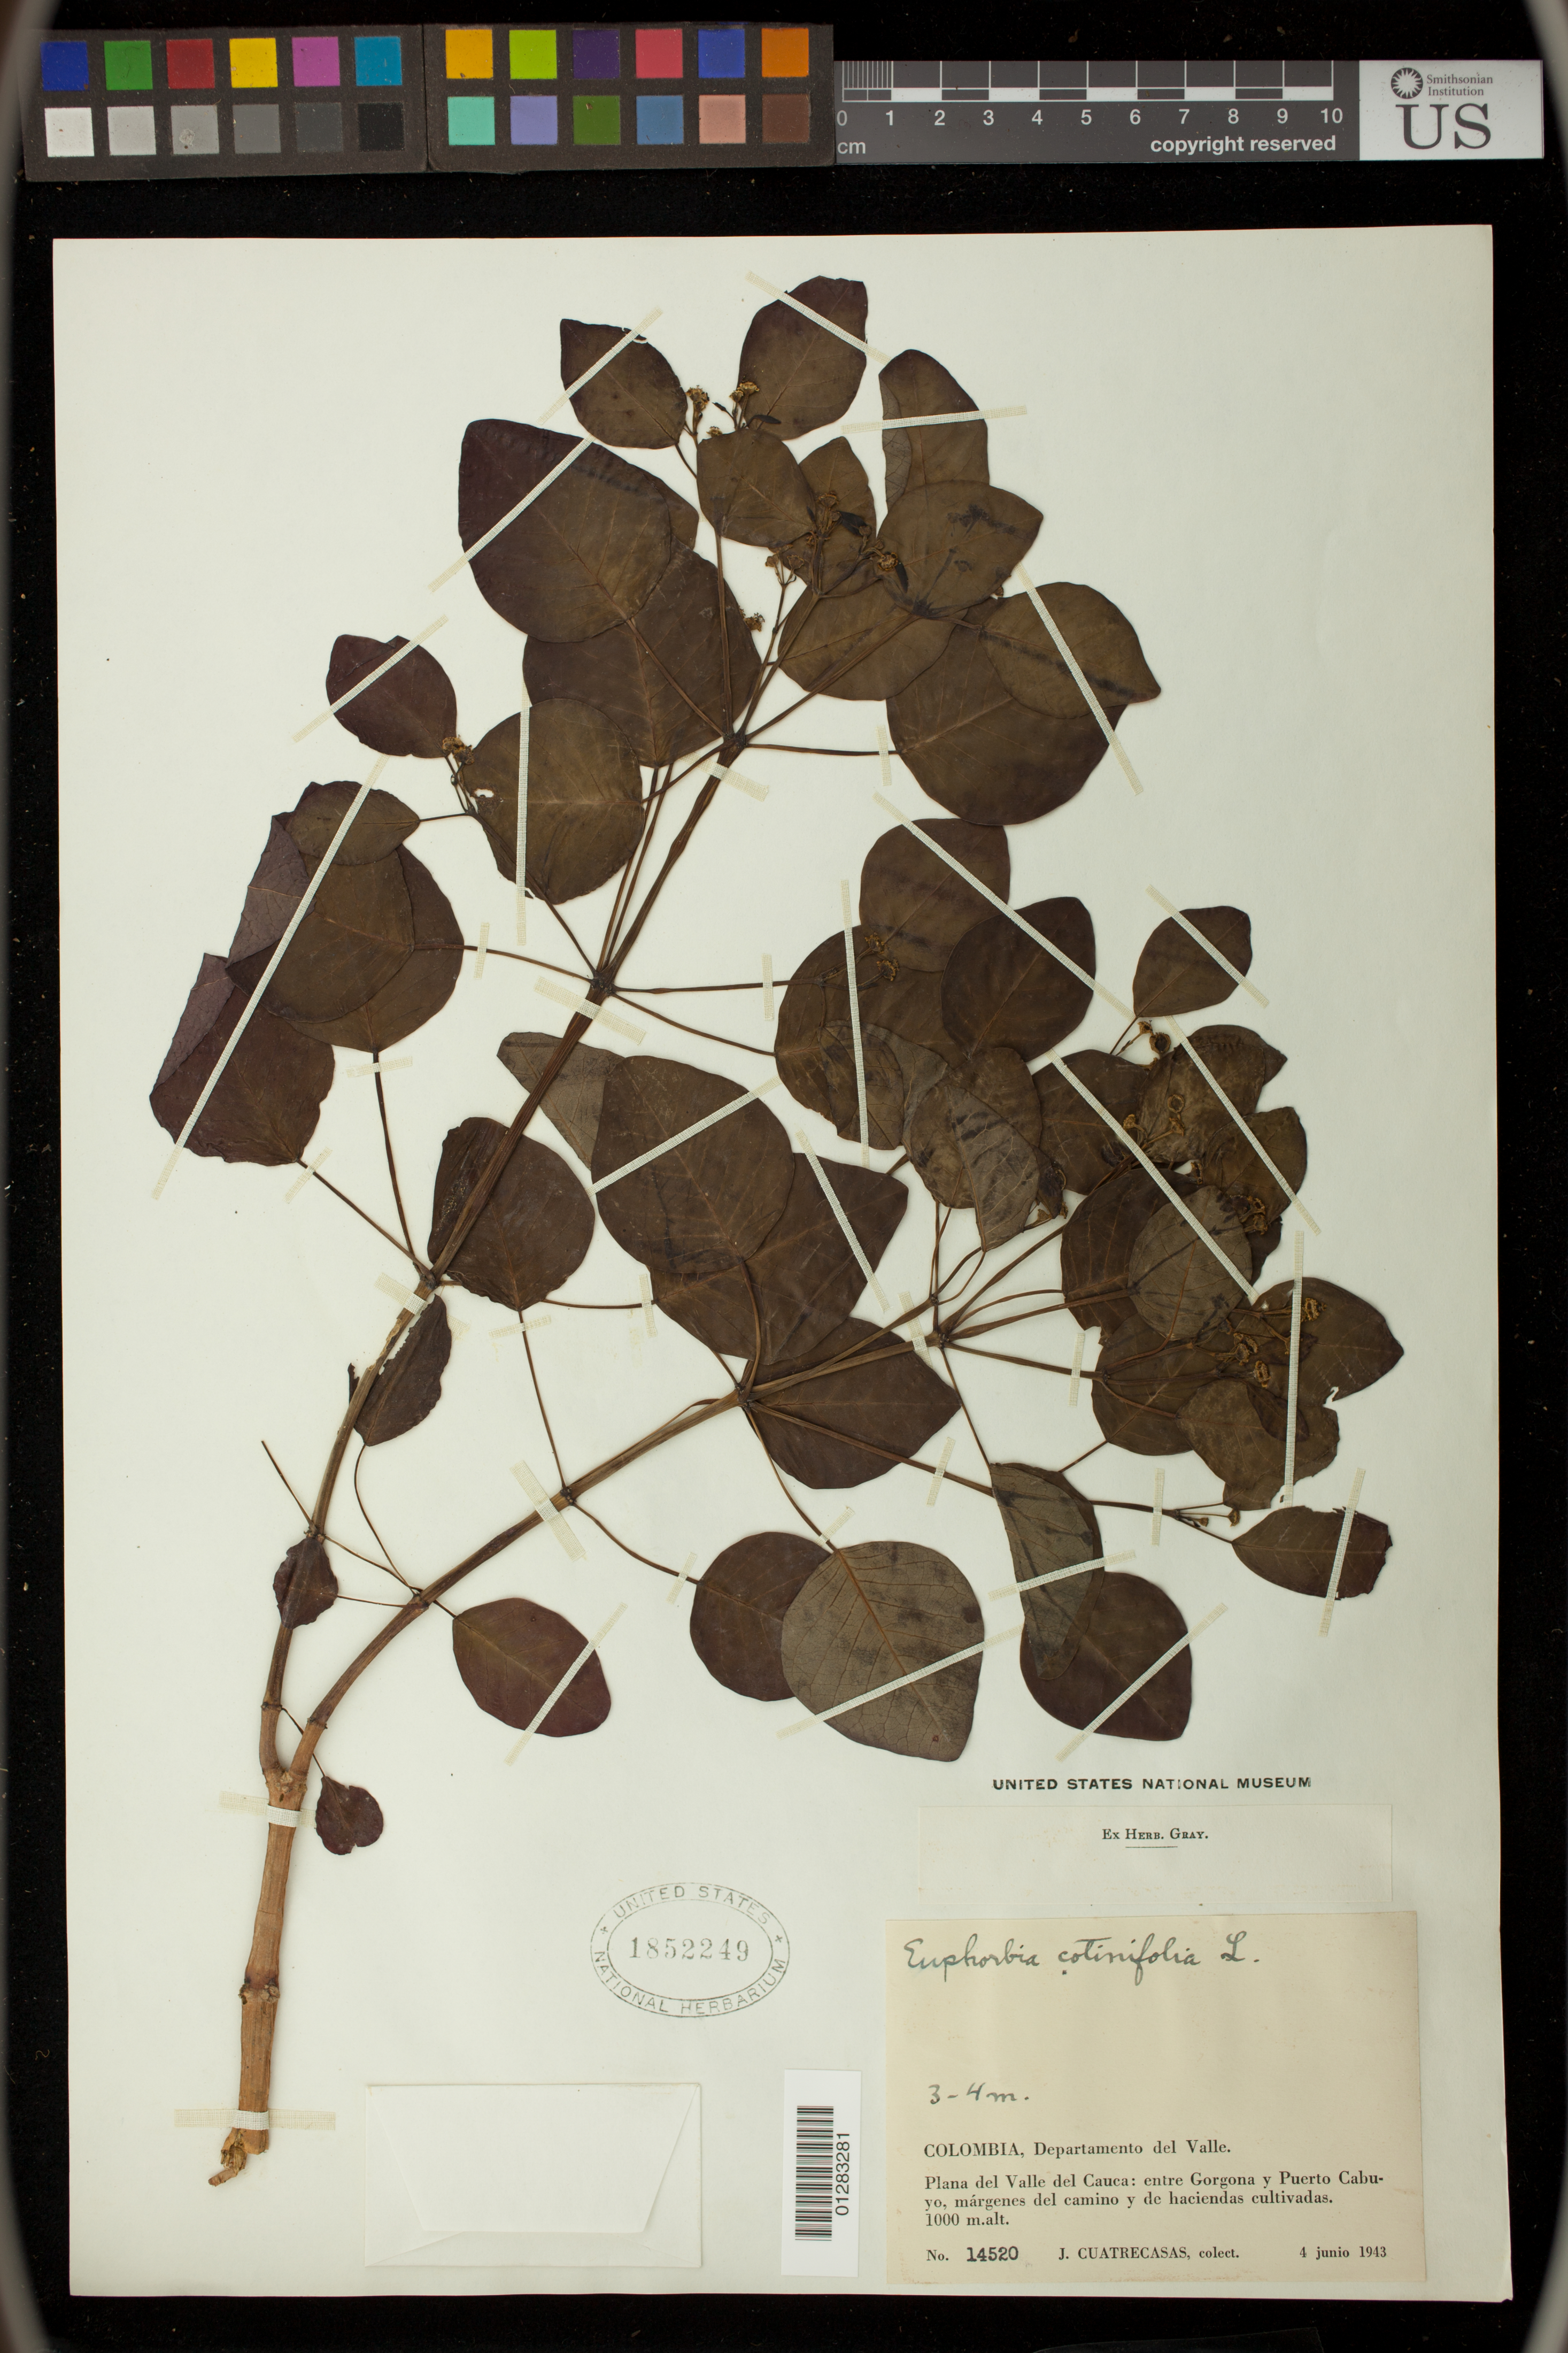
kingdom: Plantae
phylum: Tracheophyta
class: Magnoliopsida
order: Malpighiales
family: Euphorbiaceae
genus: Euphorbia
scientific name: Euphorbia cotinifolia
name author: L.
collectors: J. Cuatrecasas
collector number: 14520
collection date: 1943-06-04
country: Colombia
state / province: Valle del Cauca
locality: Plana del Valle del Cauca: entre Gorgona y Puerto Cabuyo.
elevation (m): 1000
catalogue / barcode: US 1852249